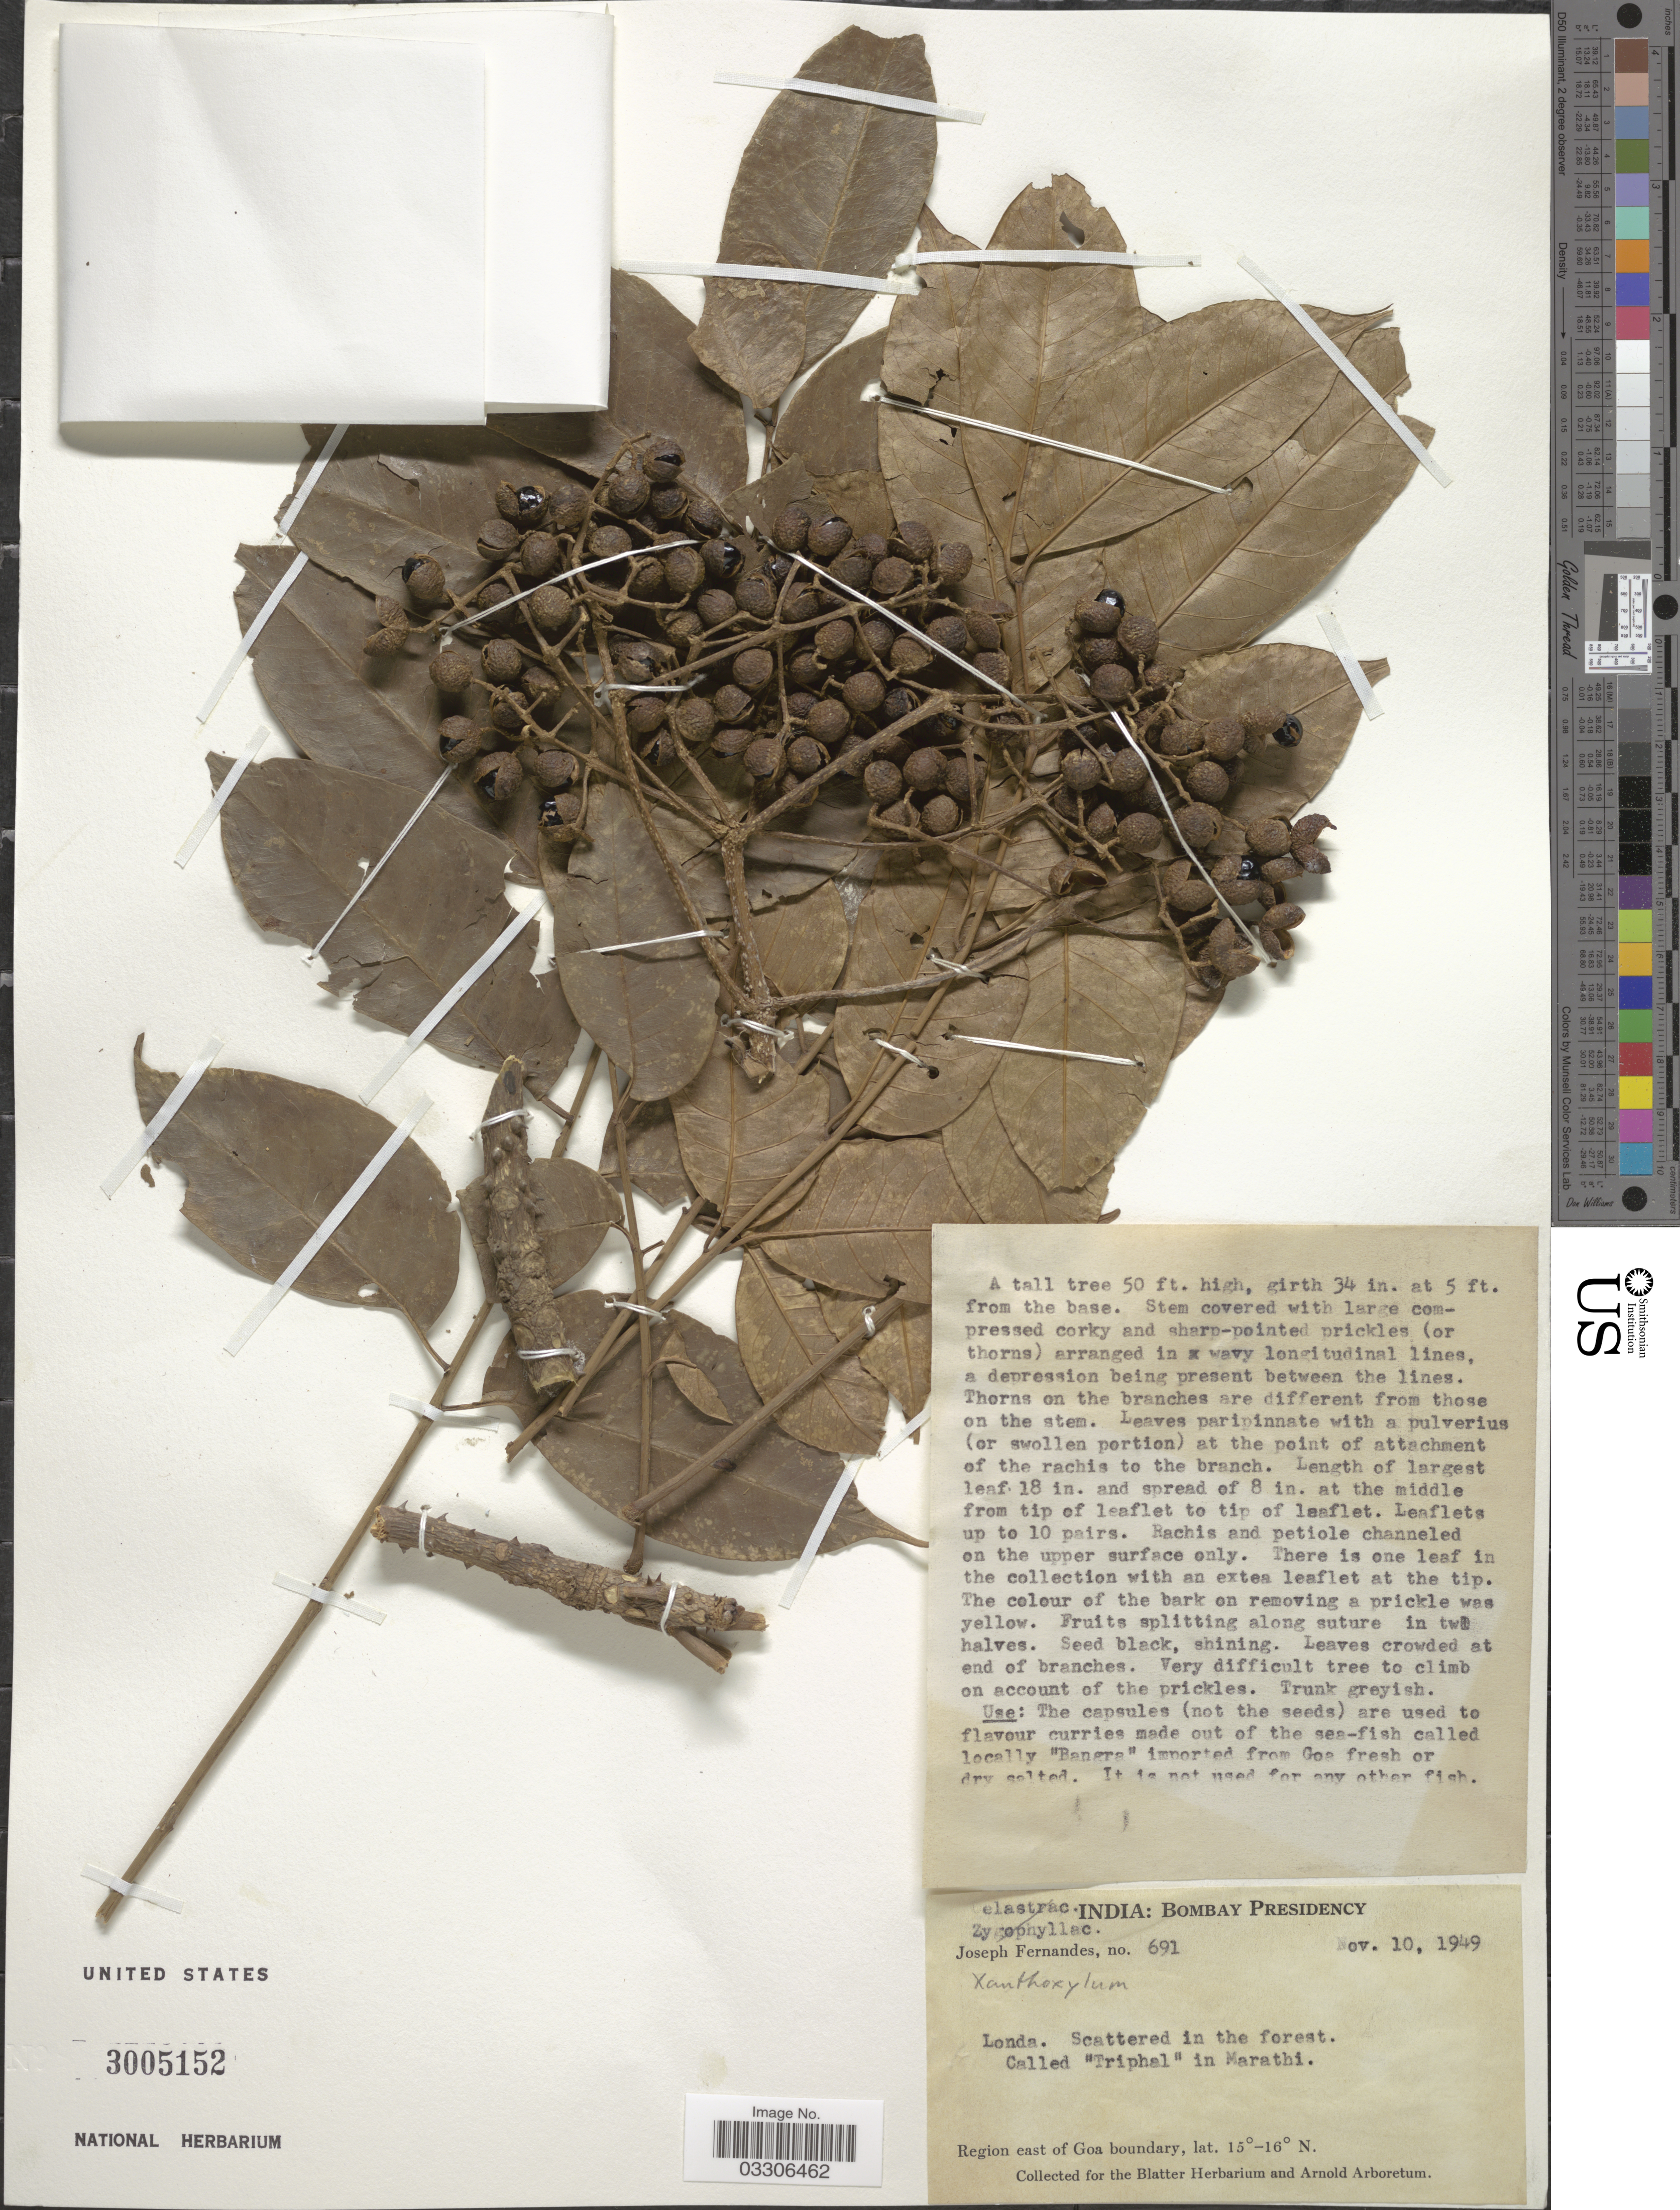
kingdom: Plantae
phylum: Tracheophyta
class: Magnoliopsida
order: Sapindales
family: Rutaceae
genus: Zanthoxylum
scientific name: Zanthoxylum sp.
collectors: J. Fernandes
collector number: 691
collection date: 1949-11-10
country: India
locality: Bombay Presidency. Londa. Region east of Goa boundary.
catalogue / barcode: US 3005152